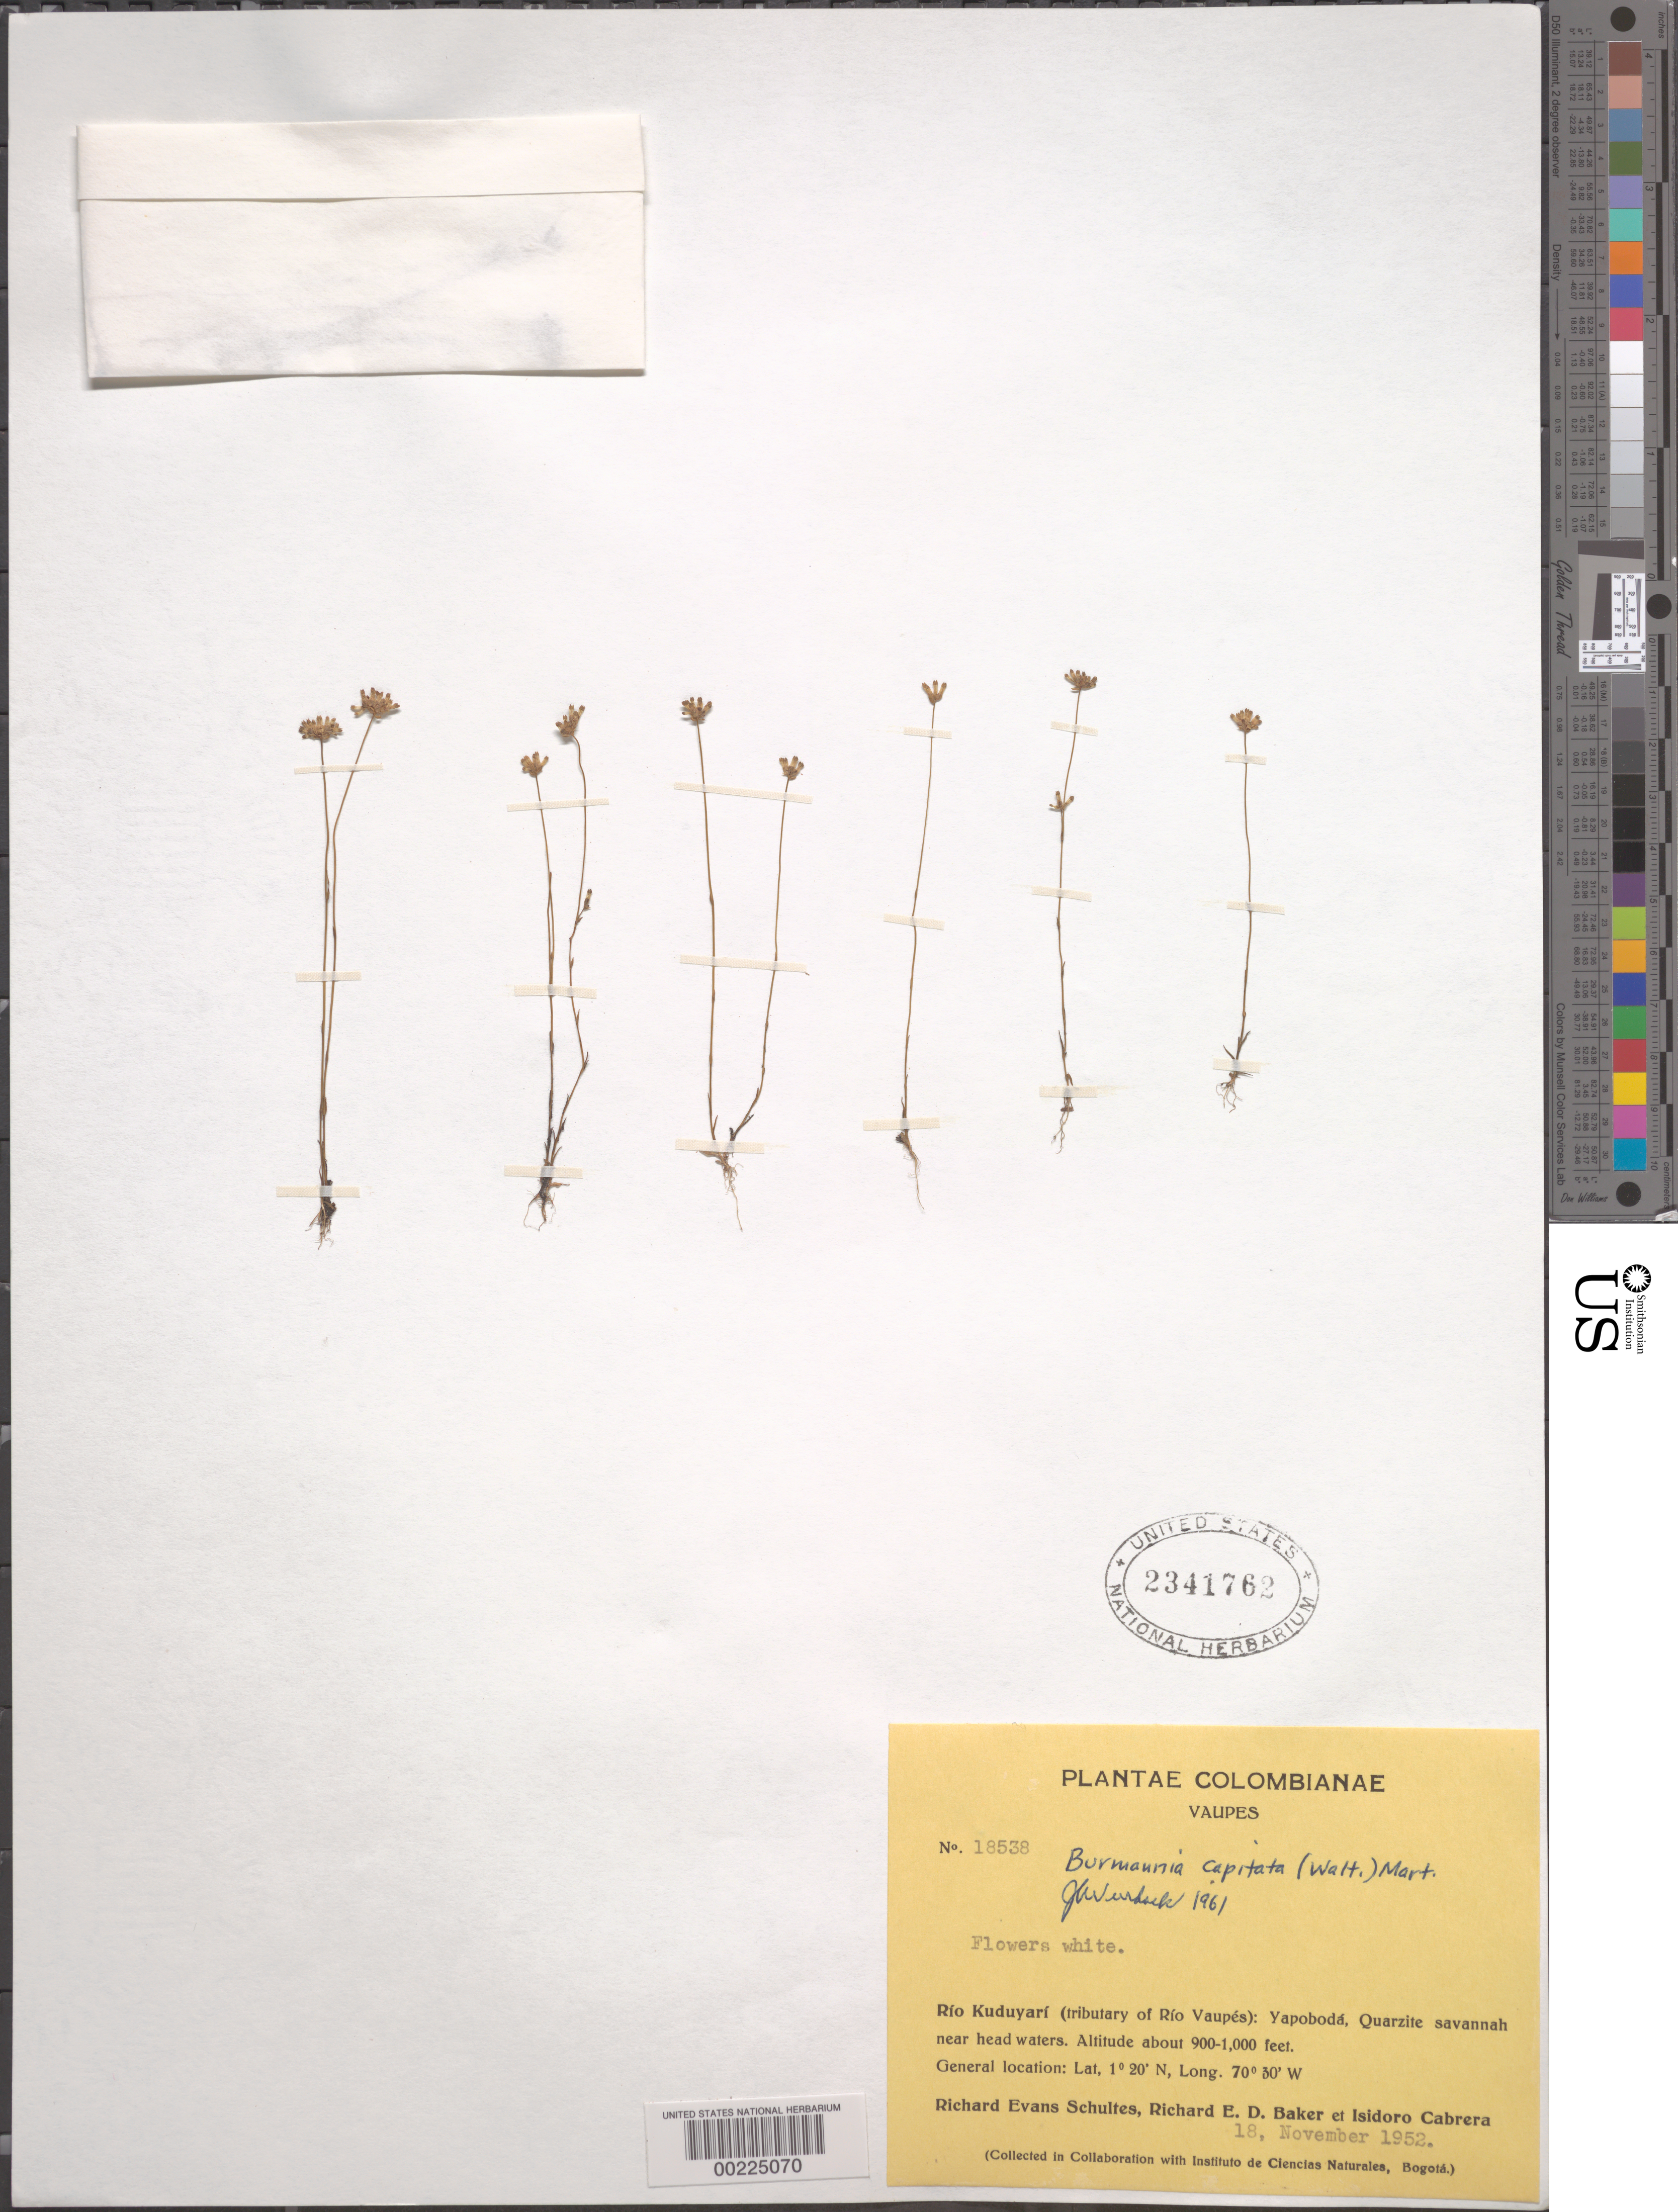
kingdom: Plantae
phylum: Tracheophyta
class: Liliopsida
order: Dioscoreales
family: Burmanniaceae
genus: Burmannia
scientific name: Burmannia capitata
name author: (Walter ex J.F. Gmel.) Mart.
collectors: R. E. Schultes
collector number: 18538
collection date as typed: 18 Nov 1952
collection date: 1952-11-18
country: Colombia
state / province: Vaupés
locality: Rio Kuduyari (tributary of Rio Vaupes): yapaboda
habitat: Quarzite savanna near head waters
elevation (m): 274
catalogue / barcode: US 2341762